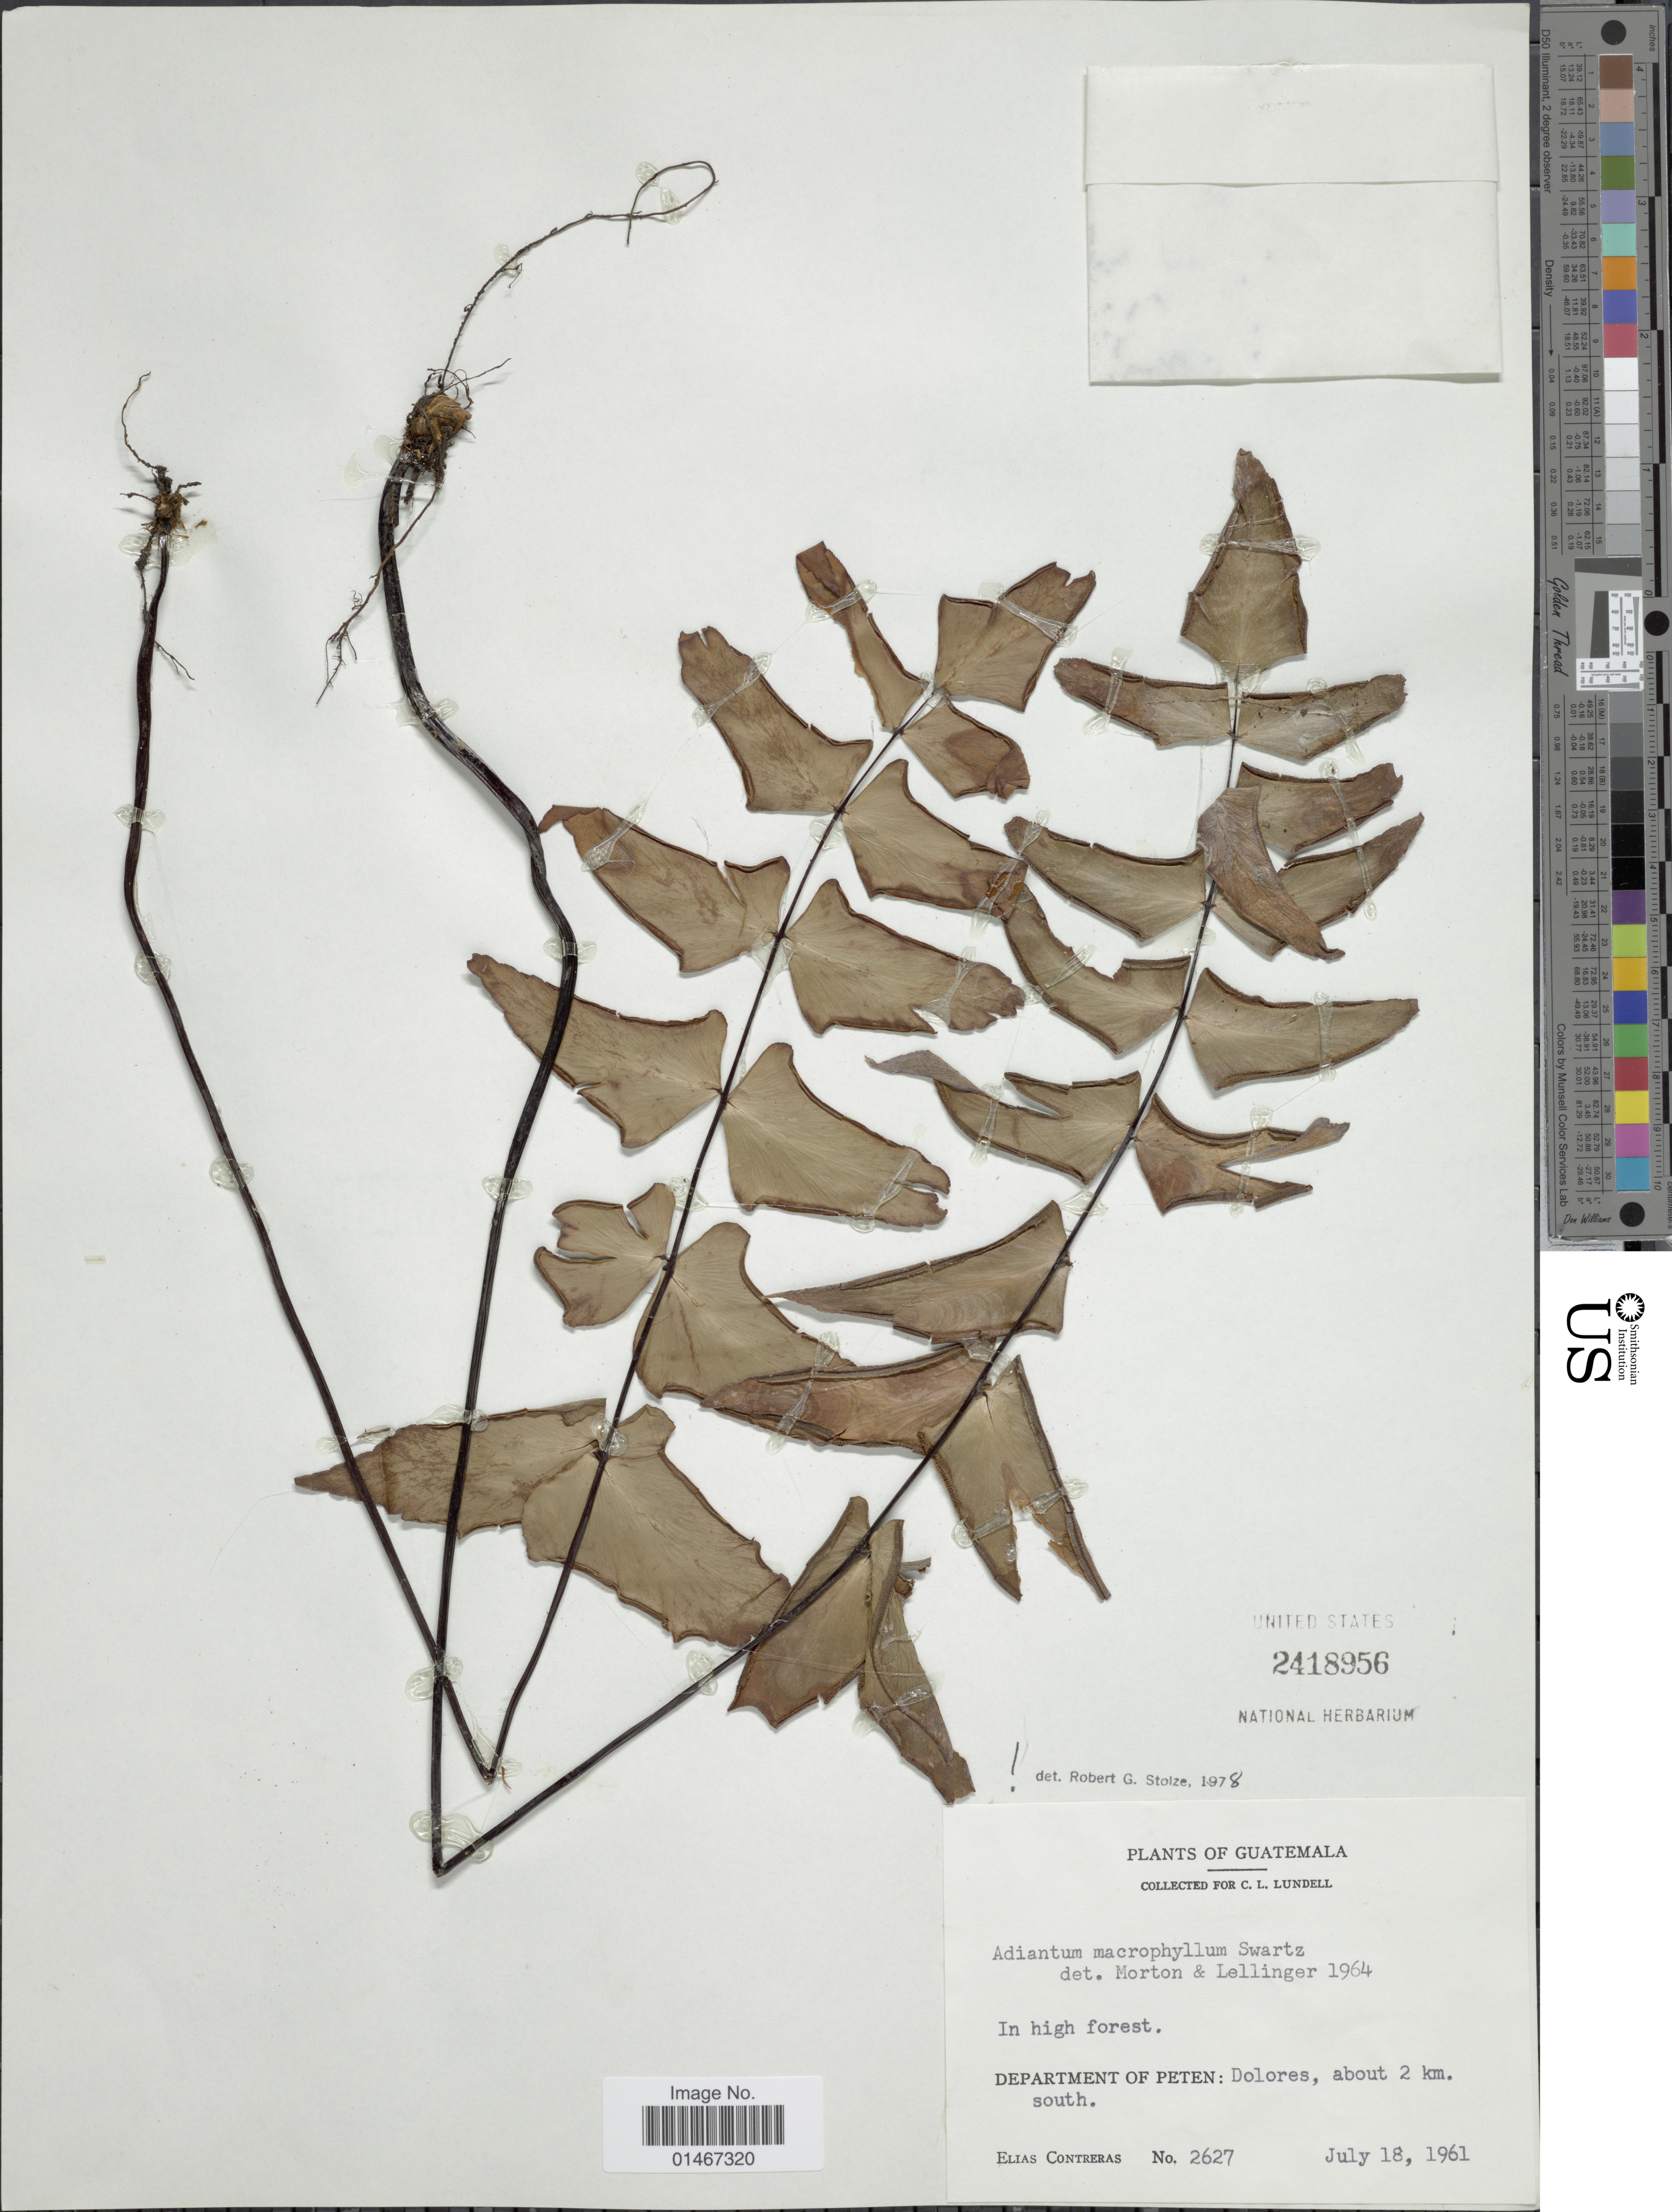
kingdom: Plantae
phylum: Tracheophyta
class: Polypodiopsida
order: Polypodiales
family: Pteridaceae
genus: Adiantum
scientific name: Adiantum macrophyllum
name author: Sw.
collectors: E. Contreras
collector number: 2627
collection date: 1961-07-18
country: Guatemala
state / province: El Petén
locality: Department of Peten: Dolores, about 2 km. south.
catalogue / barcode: US 2418956